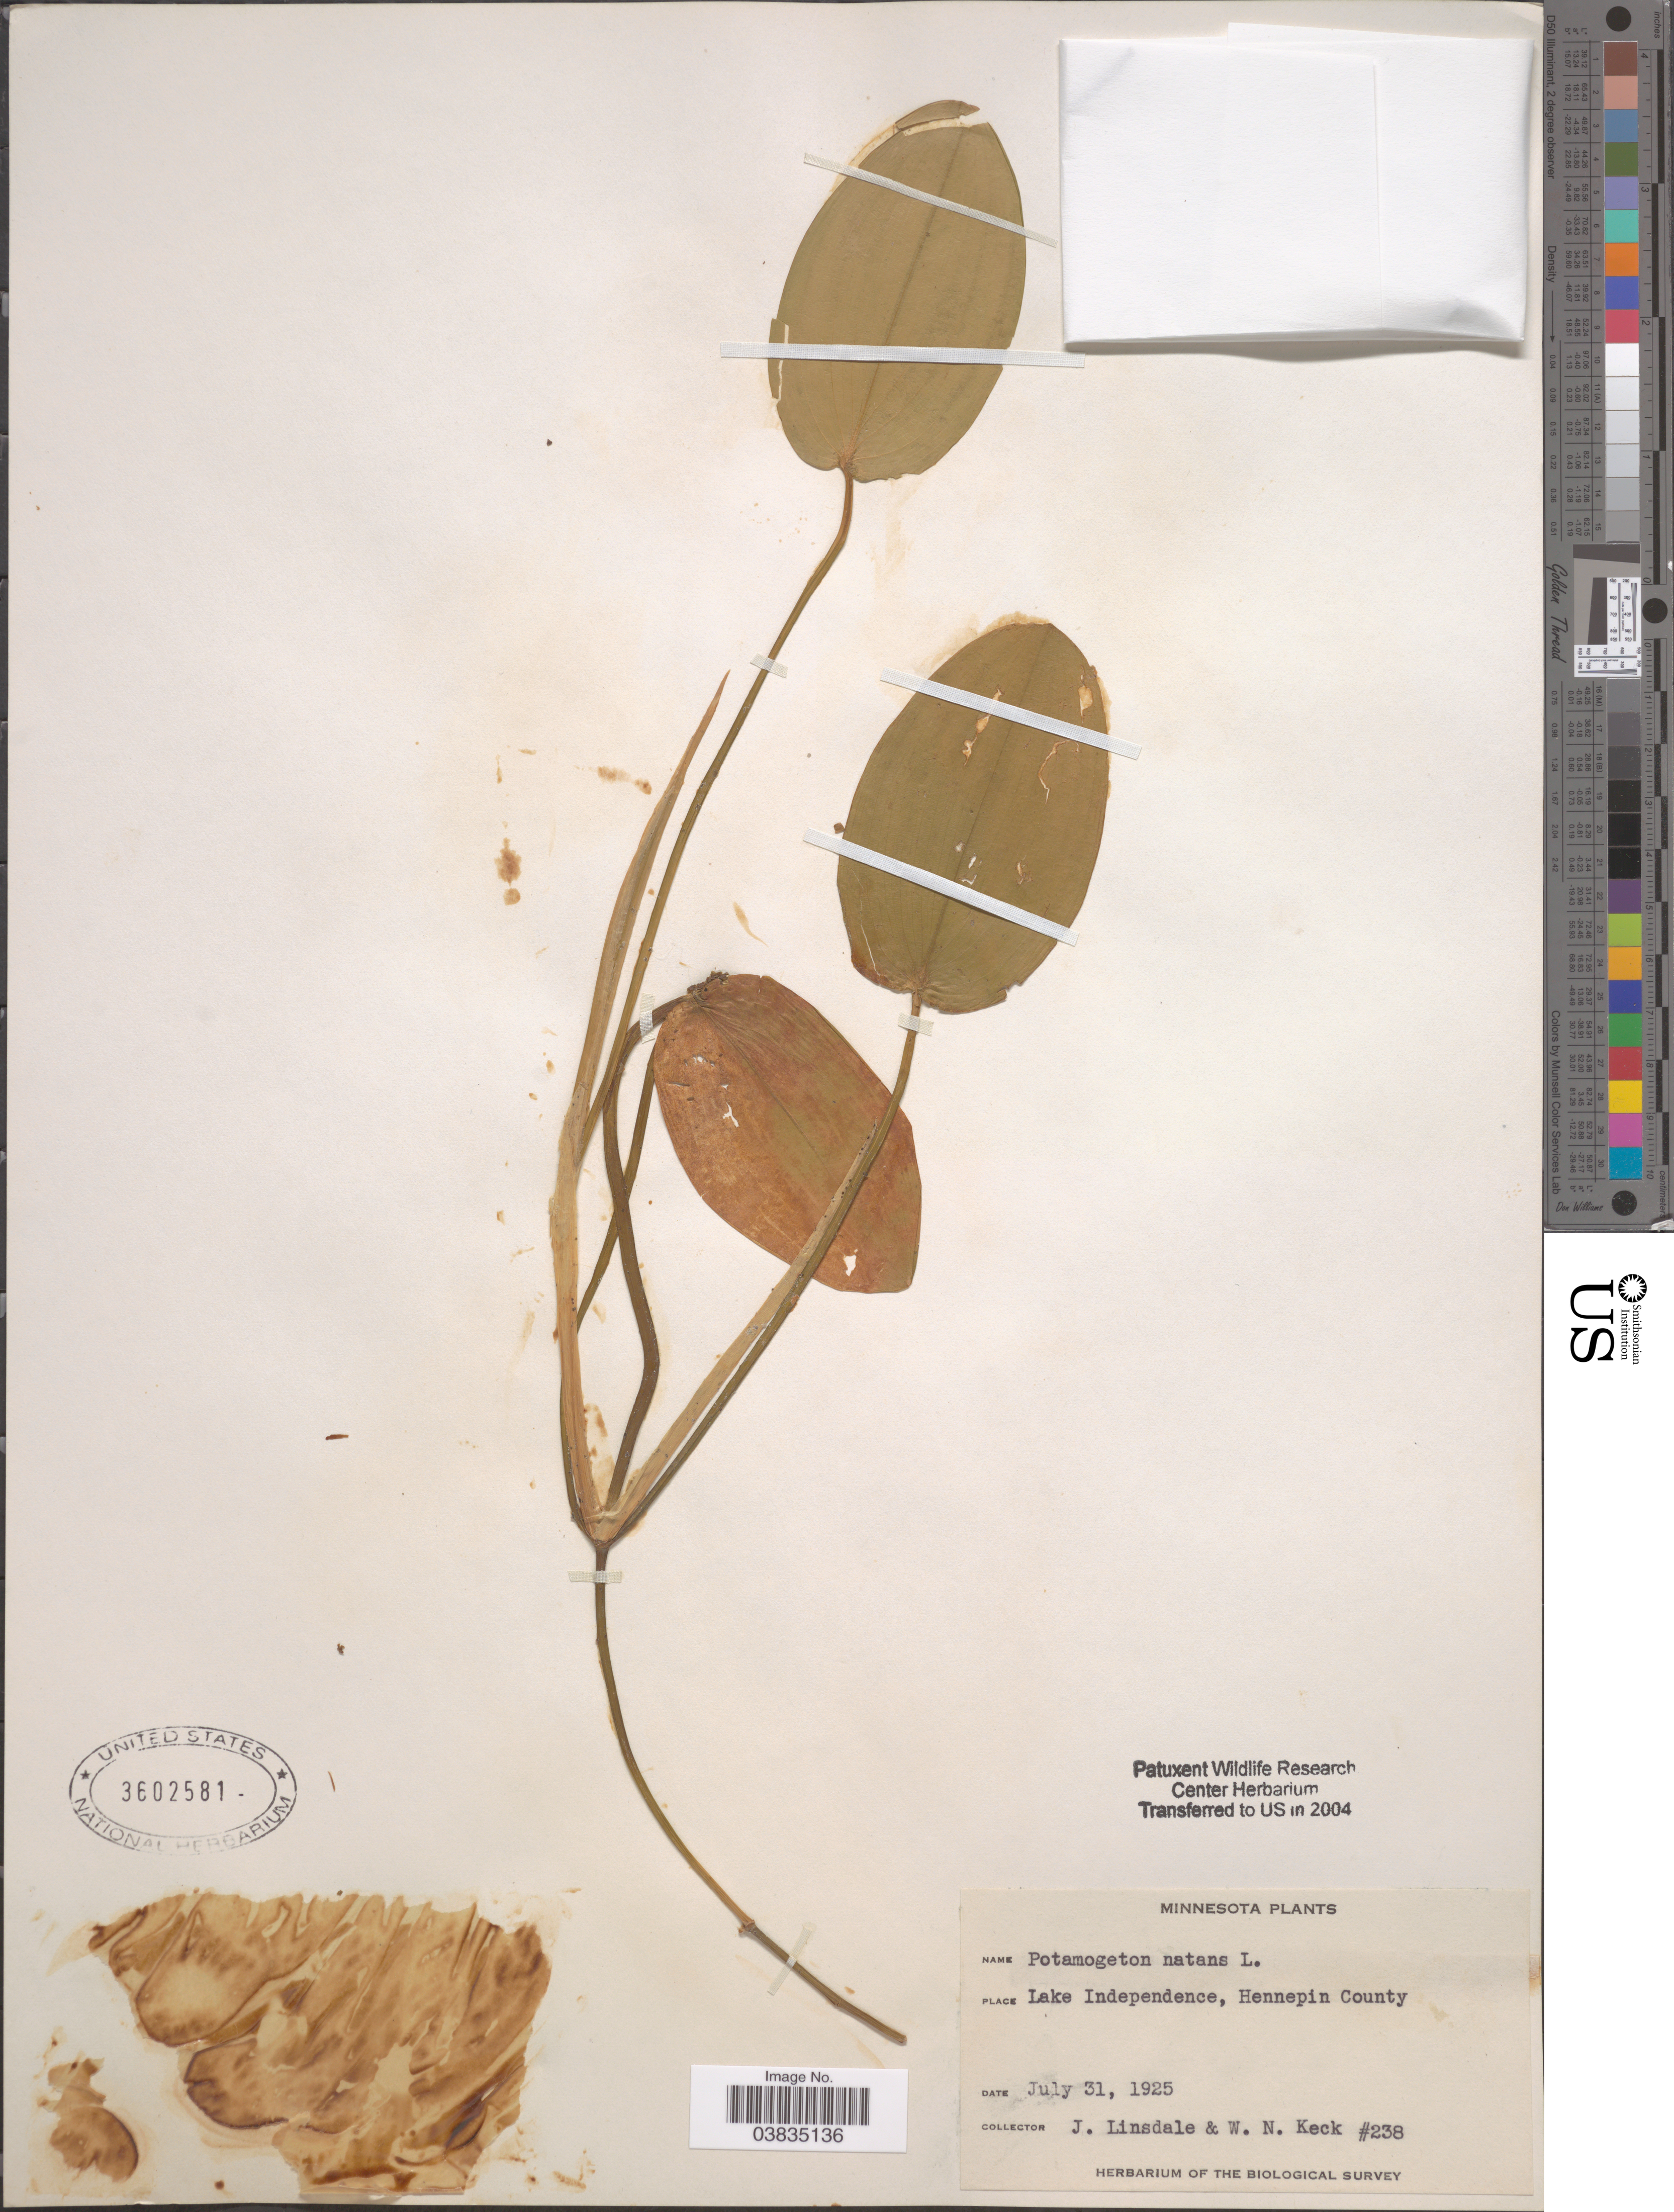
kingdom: Plantae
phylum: Tracheophyta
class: Liliopsida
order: Alismatales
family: Potamogetonaceae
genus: Potamogeton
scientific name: Potamogeton natans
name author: L.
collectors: J. Linsdale & W. Keck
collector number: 238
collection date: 1925-07-31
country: United States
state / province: Minnesota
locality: Lake Independence, Hennepin County.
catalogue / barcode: US 3602581